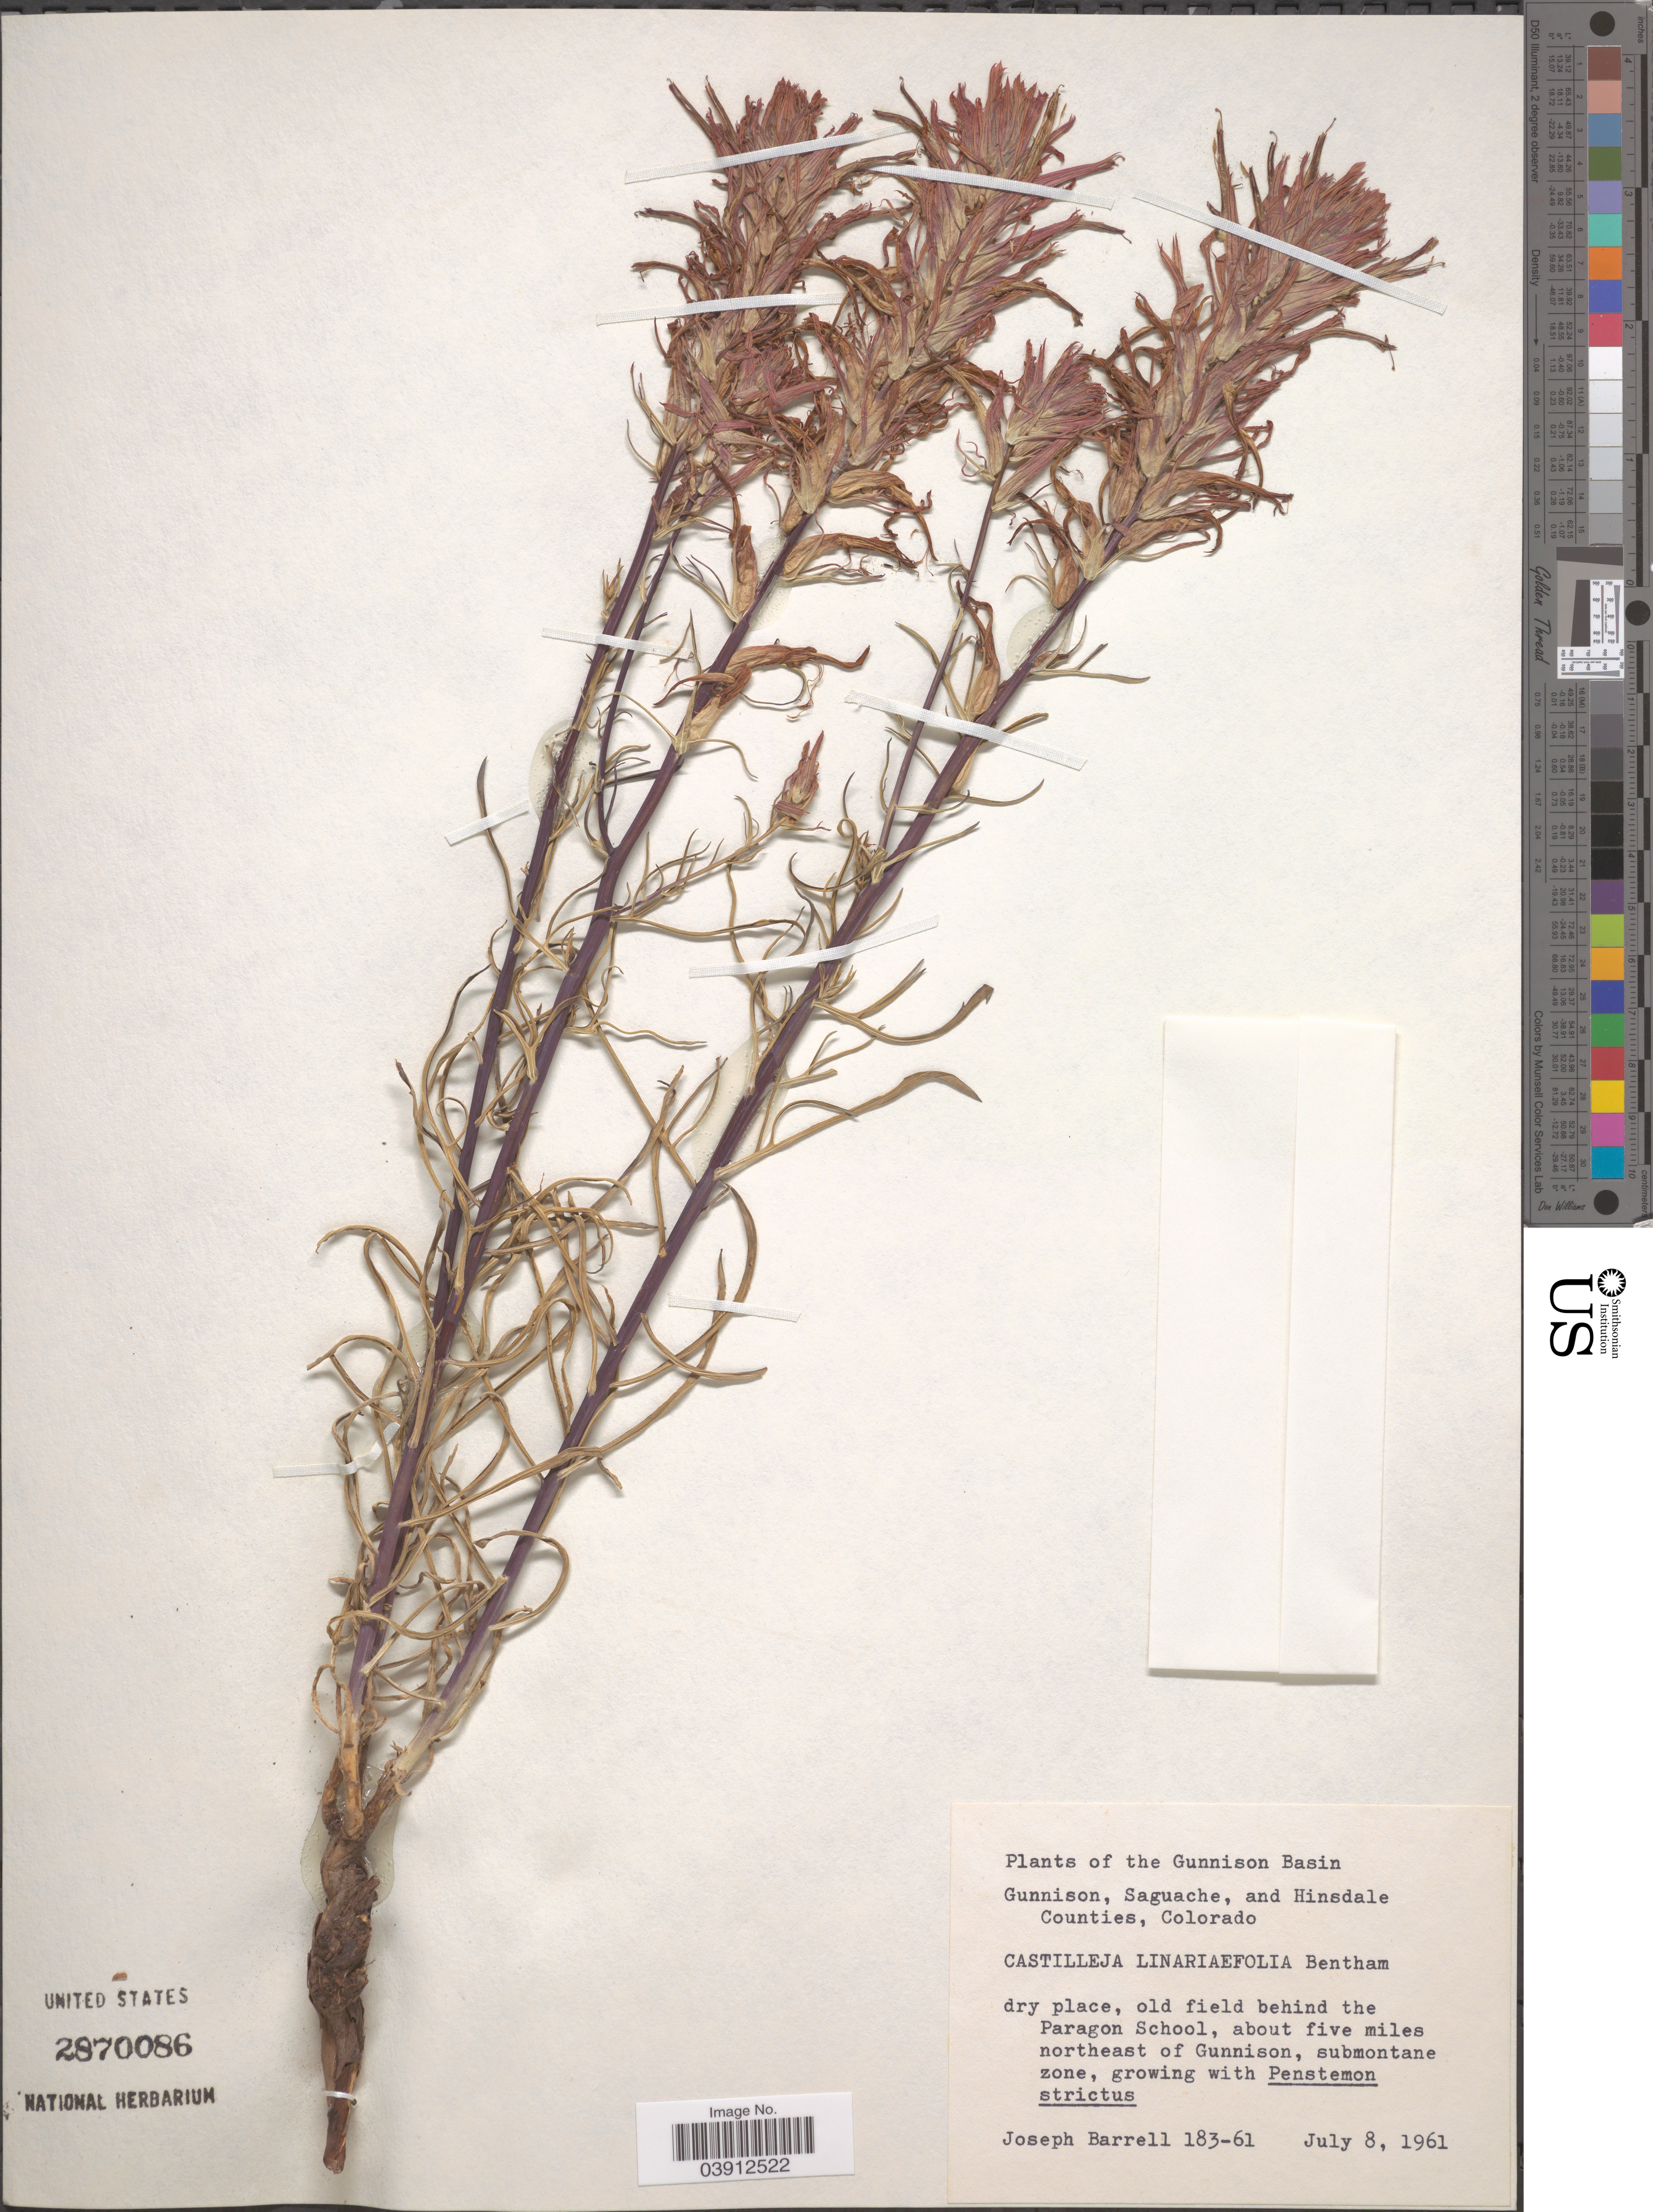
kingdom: Plantae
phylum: Tracheophyta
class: Magnoliopsida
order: Lamiales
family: Orobanchaceae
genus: Castilleja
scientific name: Castilleja linariifolia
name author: Benth.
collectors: J. Barrell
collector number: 183-61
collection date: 1961-07-08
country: United States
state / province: Colorado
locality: Gunnison Basin. Dry place, old field behind the Paragon School, about five miles northeast of Gunnison, submontane zone.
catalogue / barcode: US 2870086